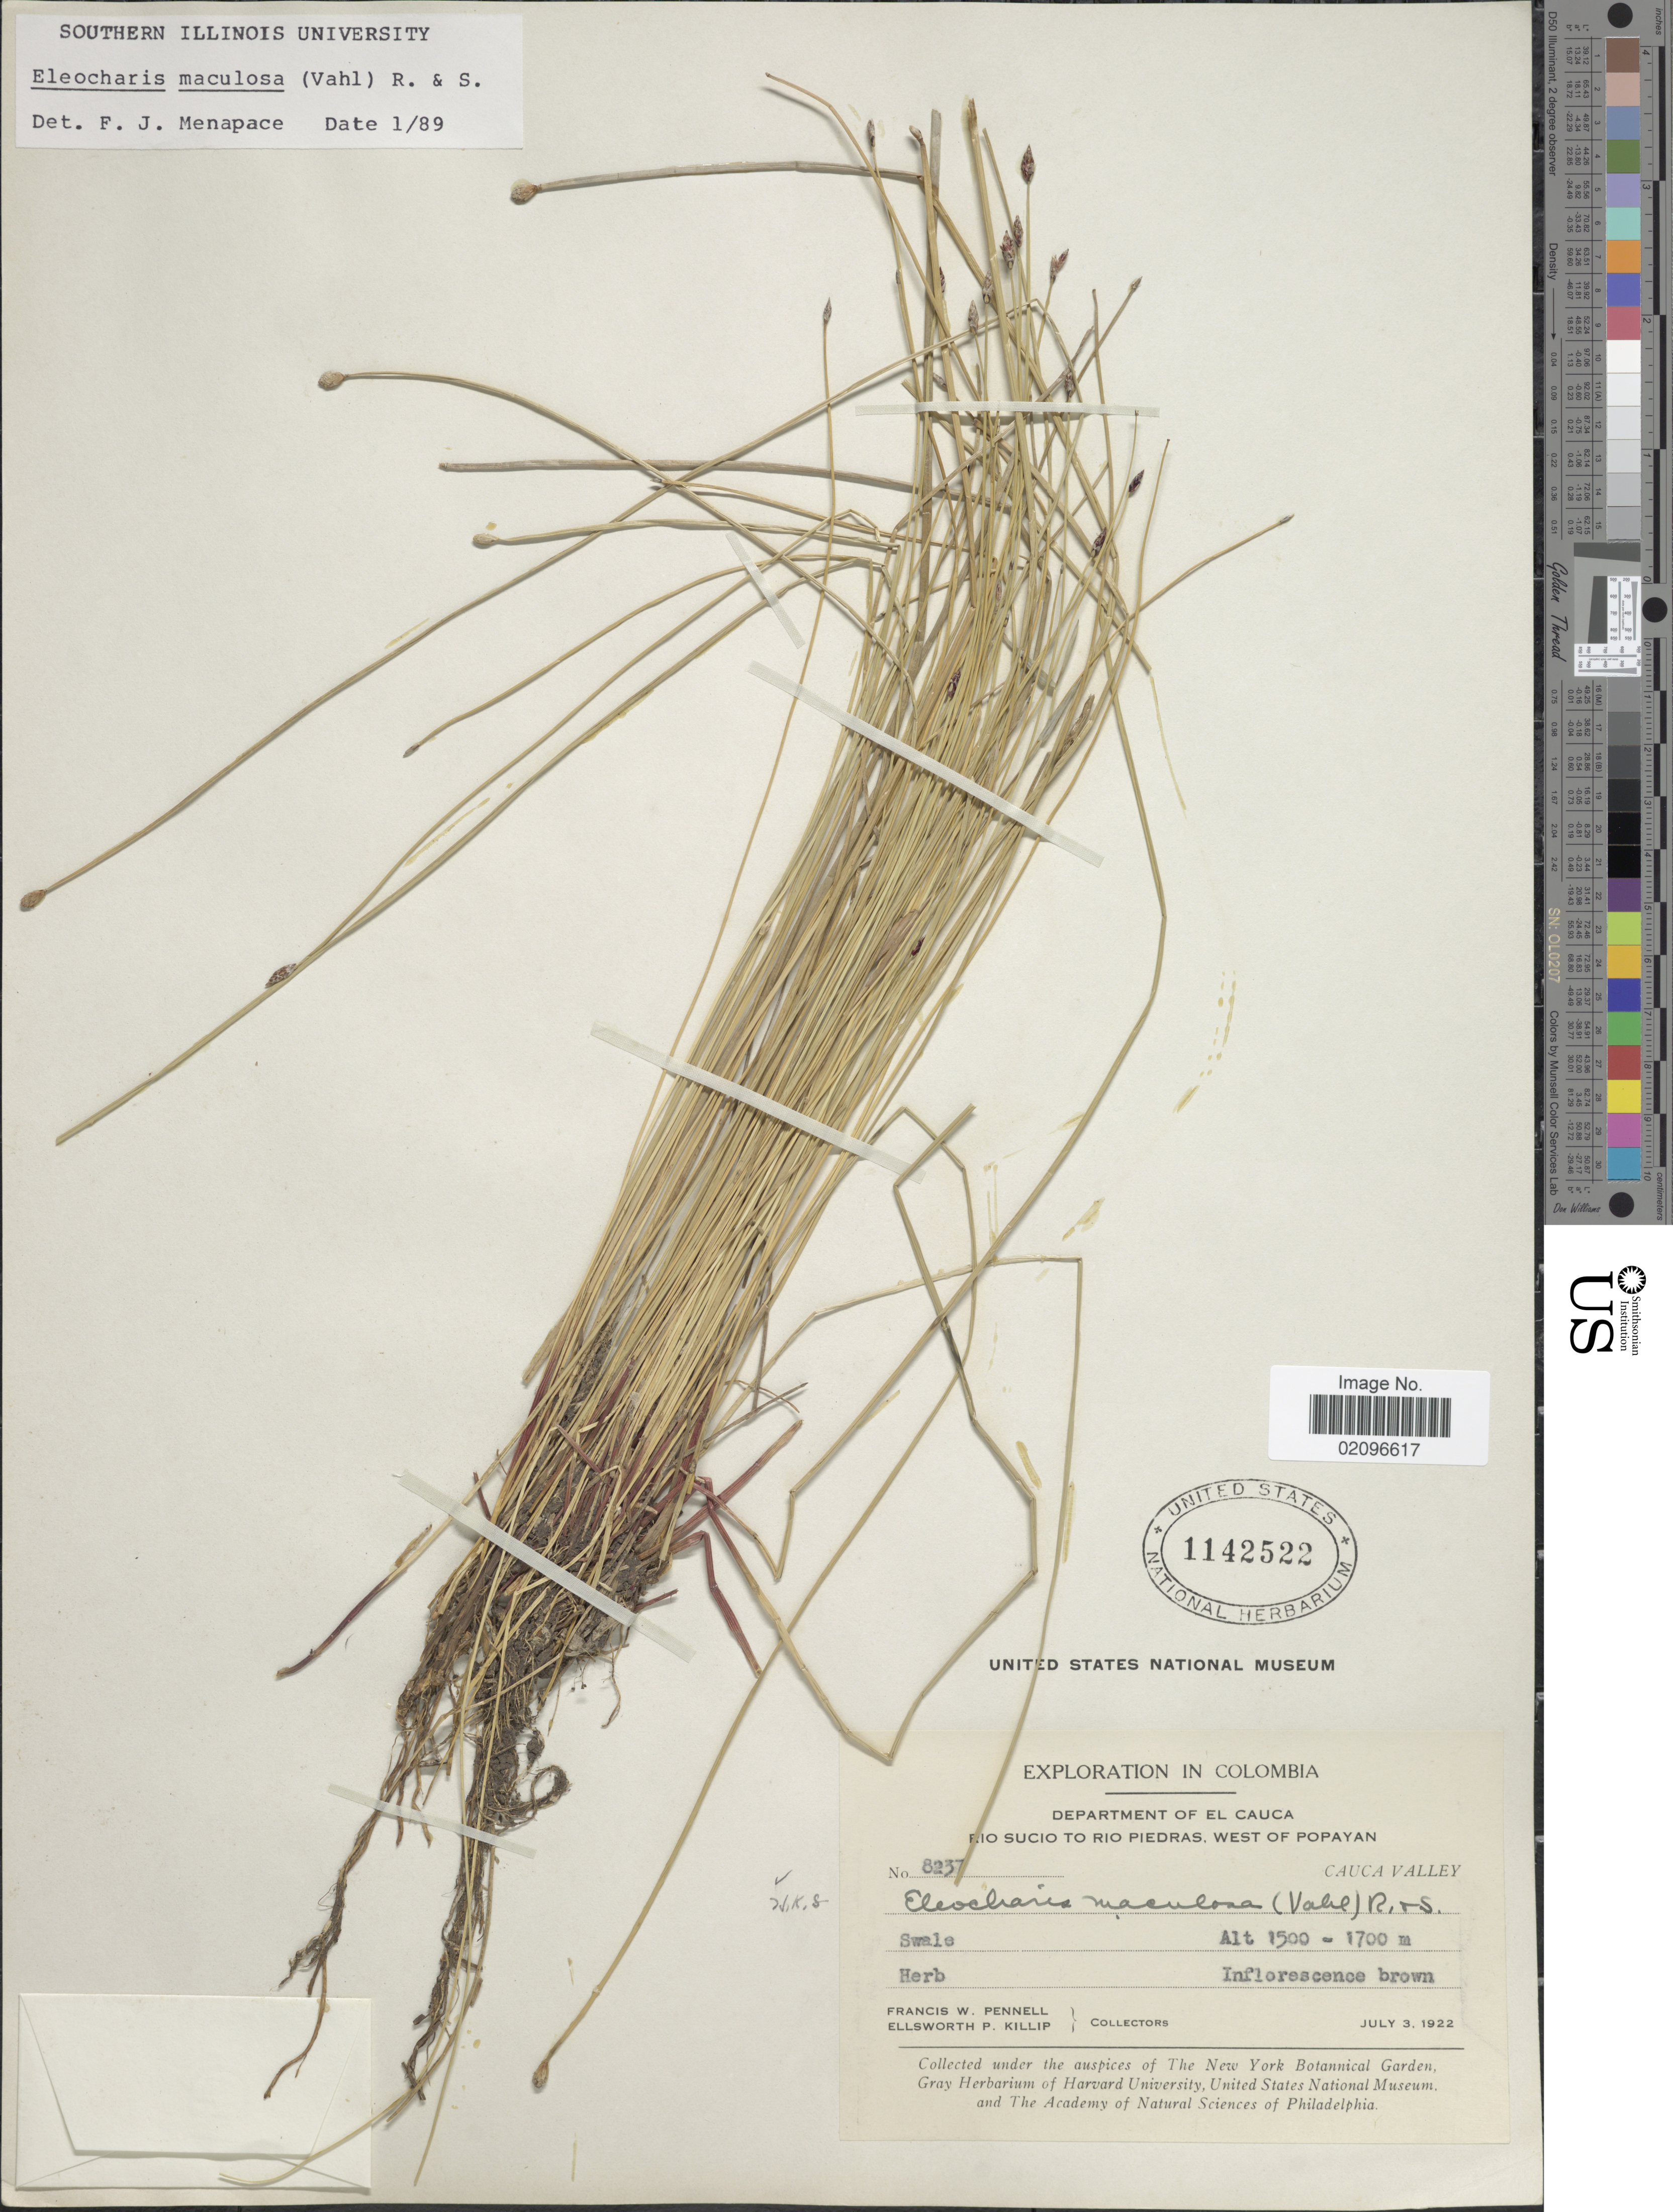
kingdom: Plantae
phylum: Tracheophyta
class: Liliopsida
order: Poales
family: Cyperaceae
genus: Eleocharis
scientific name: Eleocharis maculosa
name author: (Vahl) Roem. & Schult.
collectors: F. W. Pennell & E. P. Killip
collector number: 8237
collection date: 1922-07-03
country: Colombia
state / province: Cauca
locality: Rio Sucio to Rio Piedras, West of Popayan. Cauca Valley.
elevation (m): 1500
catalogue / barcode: US 1142522